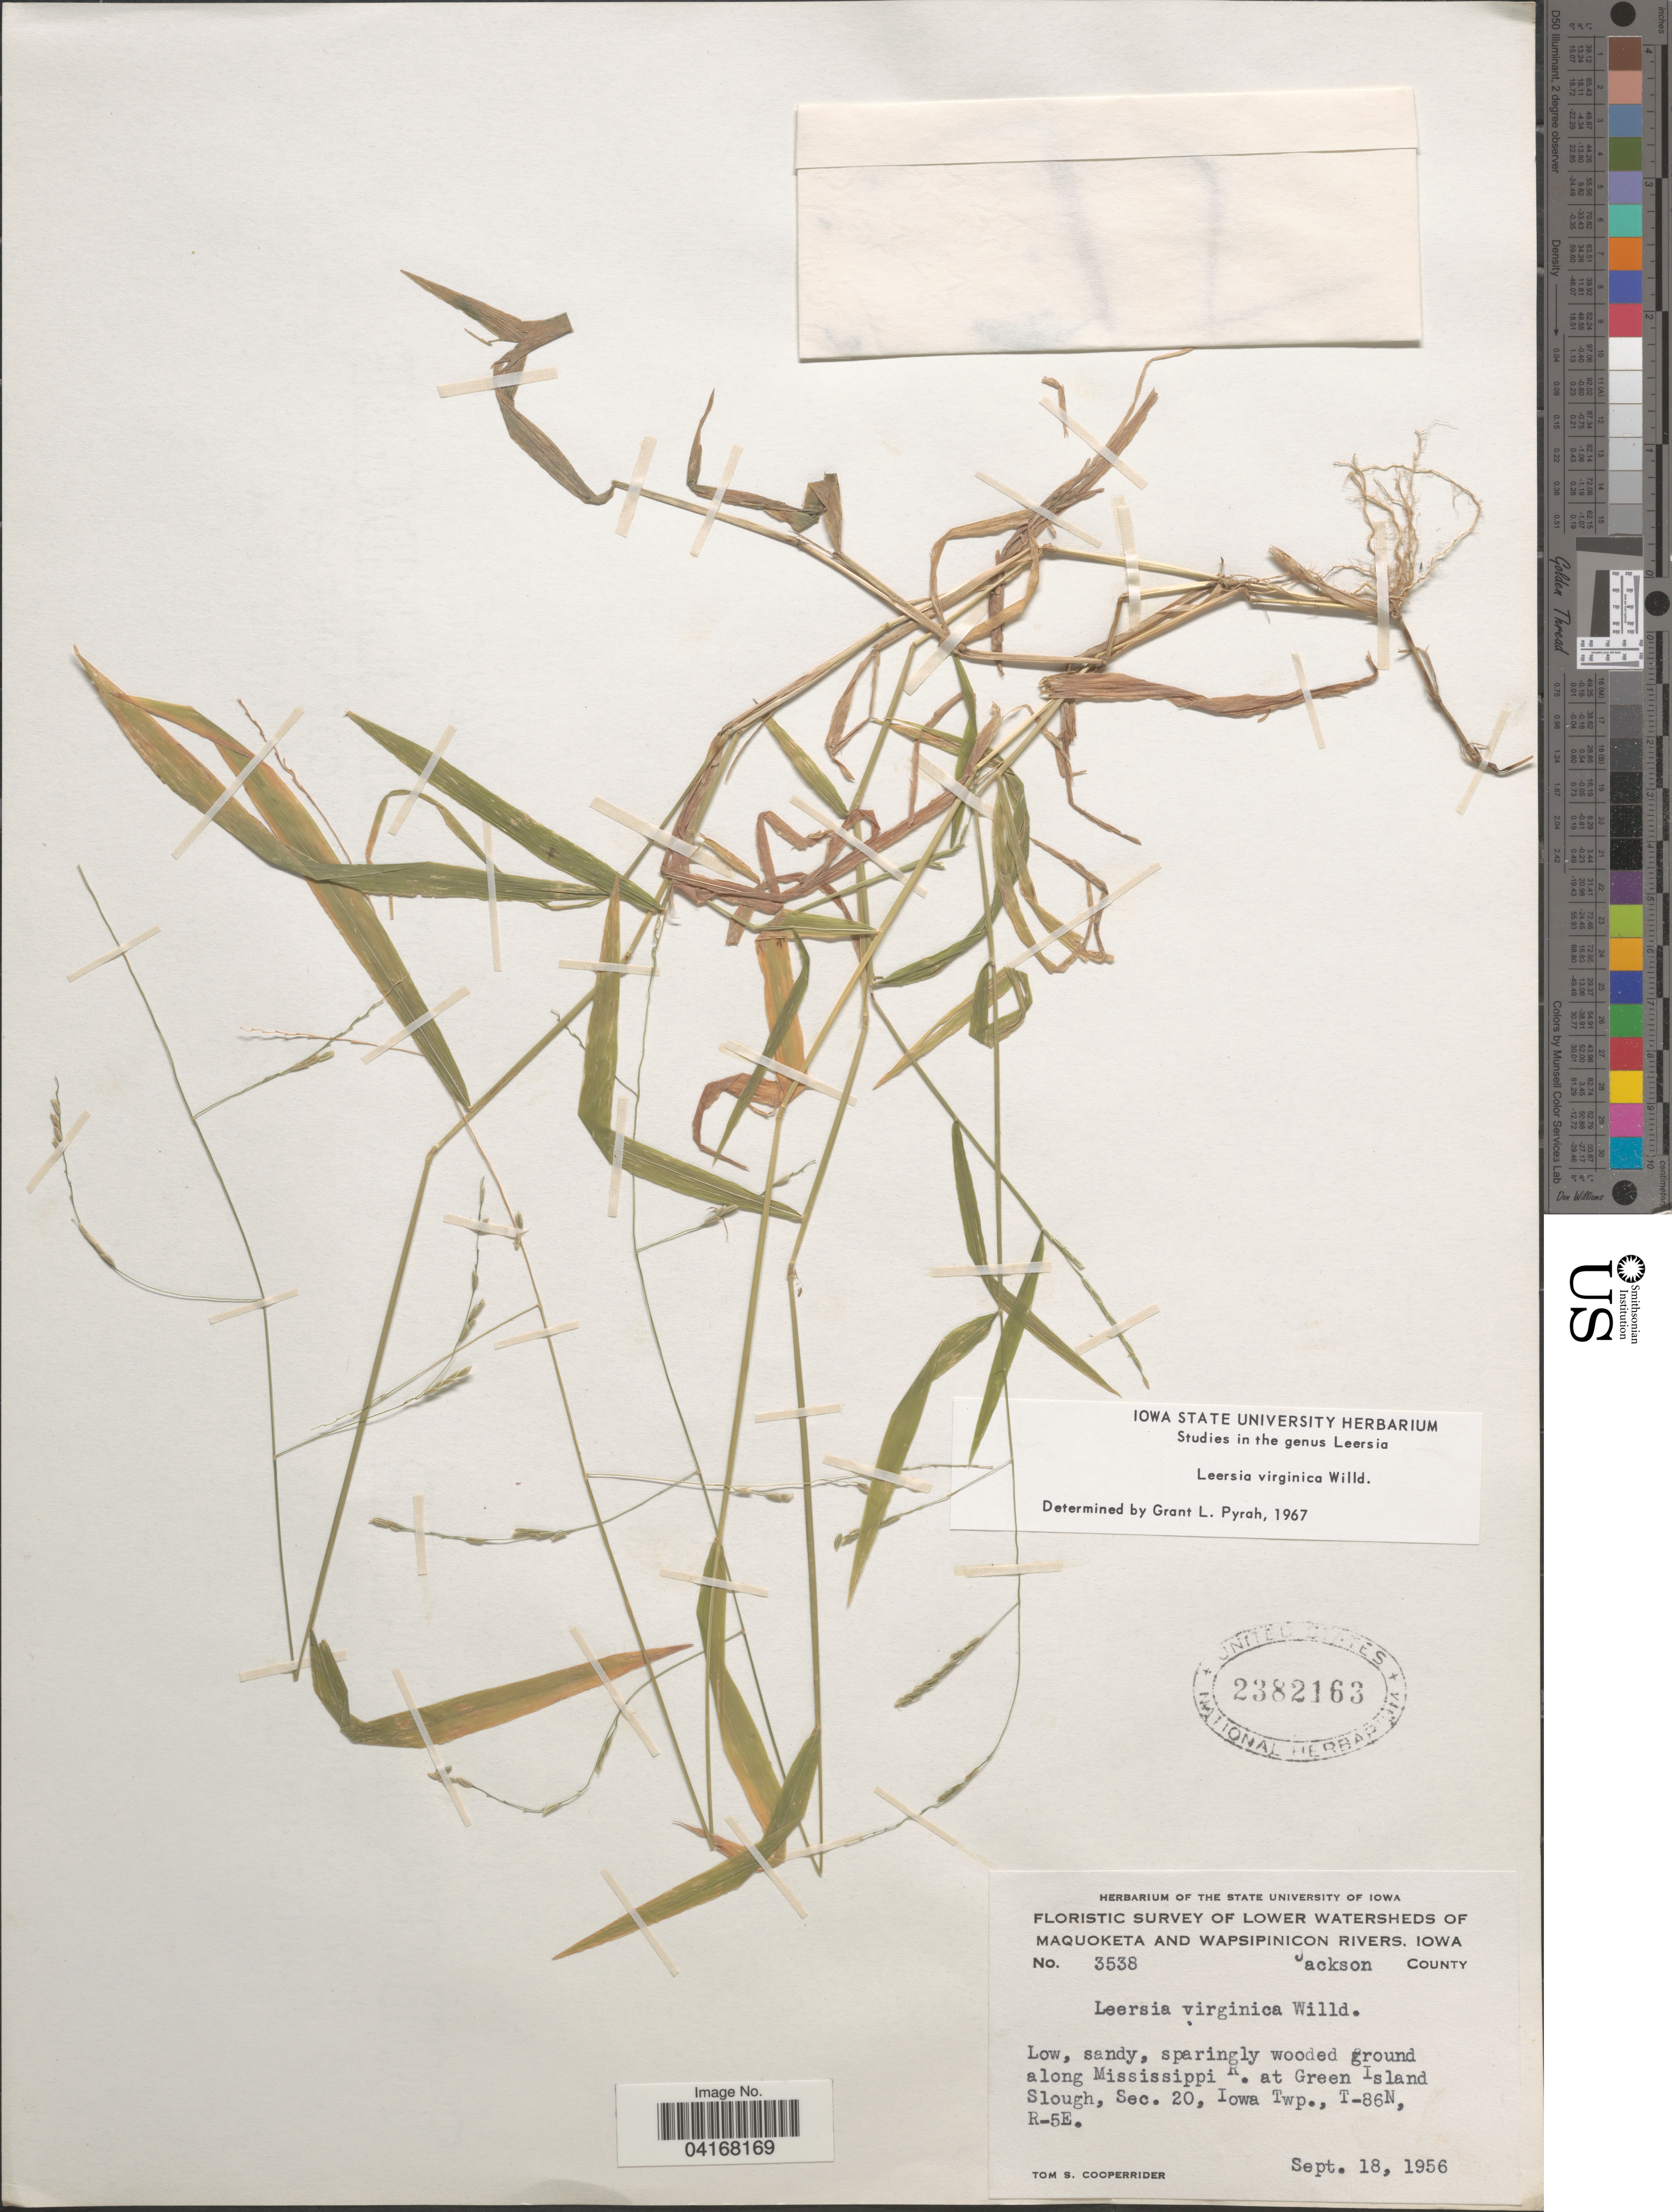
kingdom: Plantae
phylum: Tracheophyta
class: Liliopsida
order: Poales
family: Poaceae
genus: Leersia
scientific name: Leersia virginica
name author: Willd.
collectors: T. S. Cooperrider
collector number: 3538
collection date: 1956-09-18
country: United States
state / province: Iowa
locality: Floristic Survey of Lower Watersheds of Maquoketa and Wapsipinicon Rivers. Jackson County. Low, sandy, sparingly wooded ground along Mississippi R. at Green Island Slough, Sec. 20, Iowa Twp., T-86N, R-5E.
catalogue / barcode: US 2382163